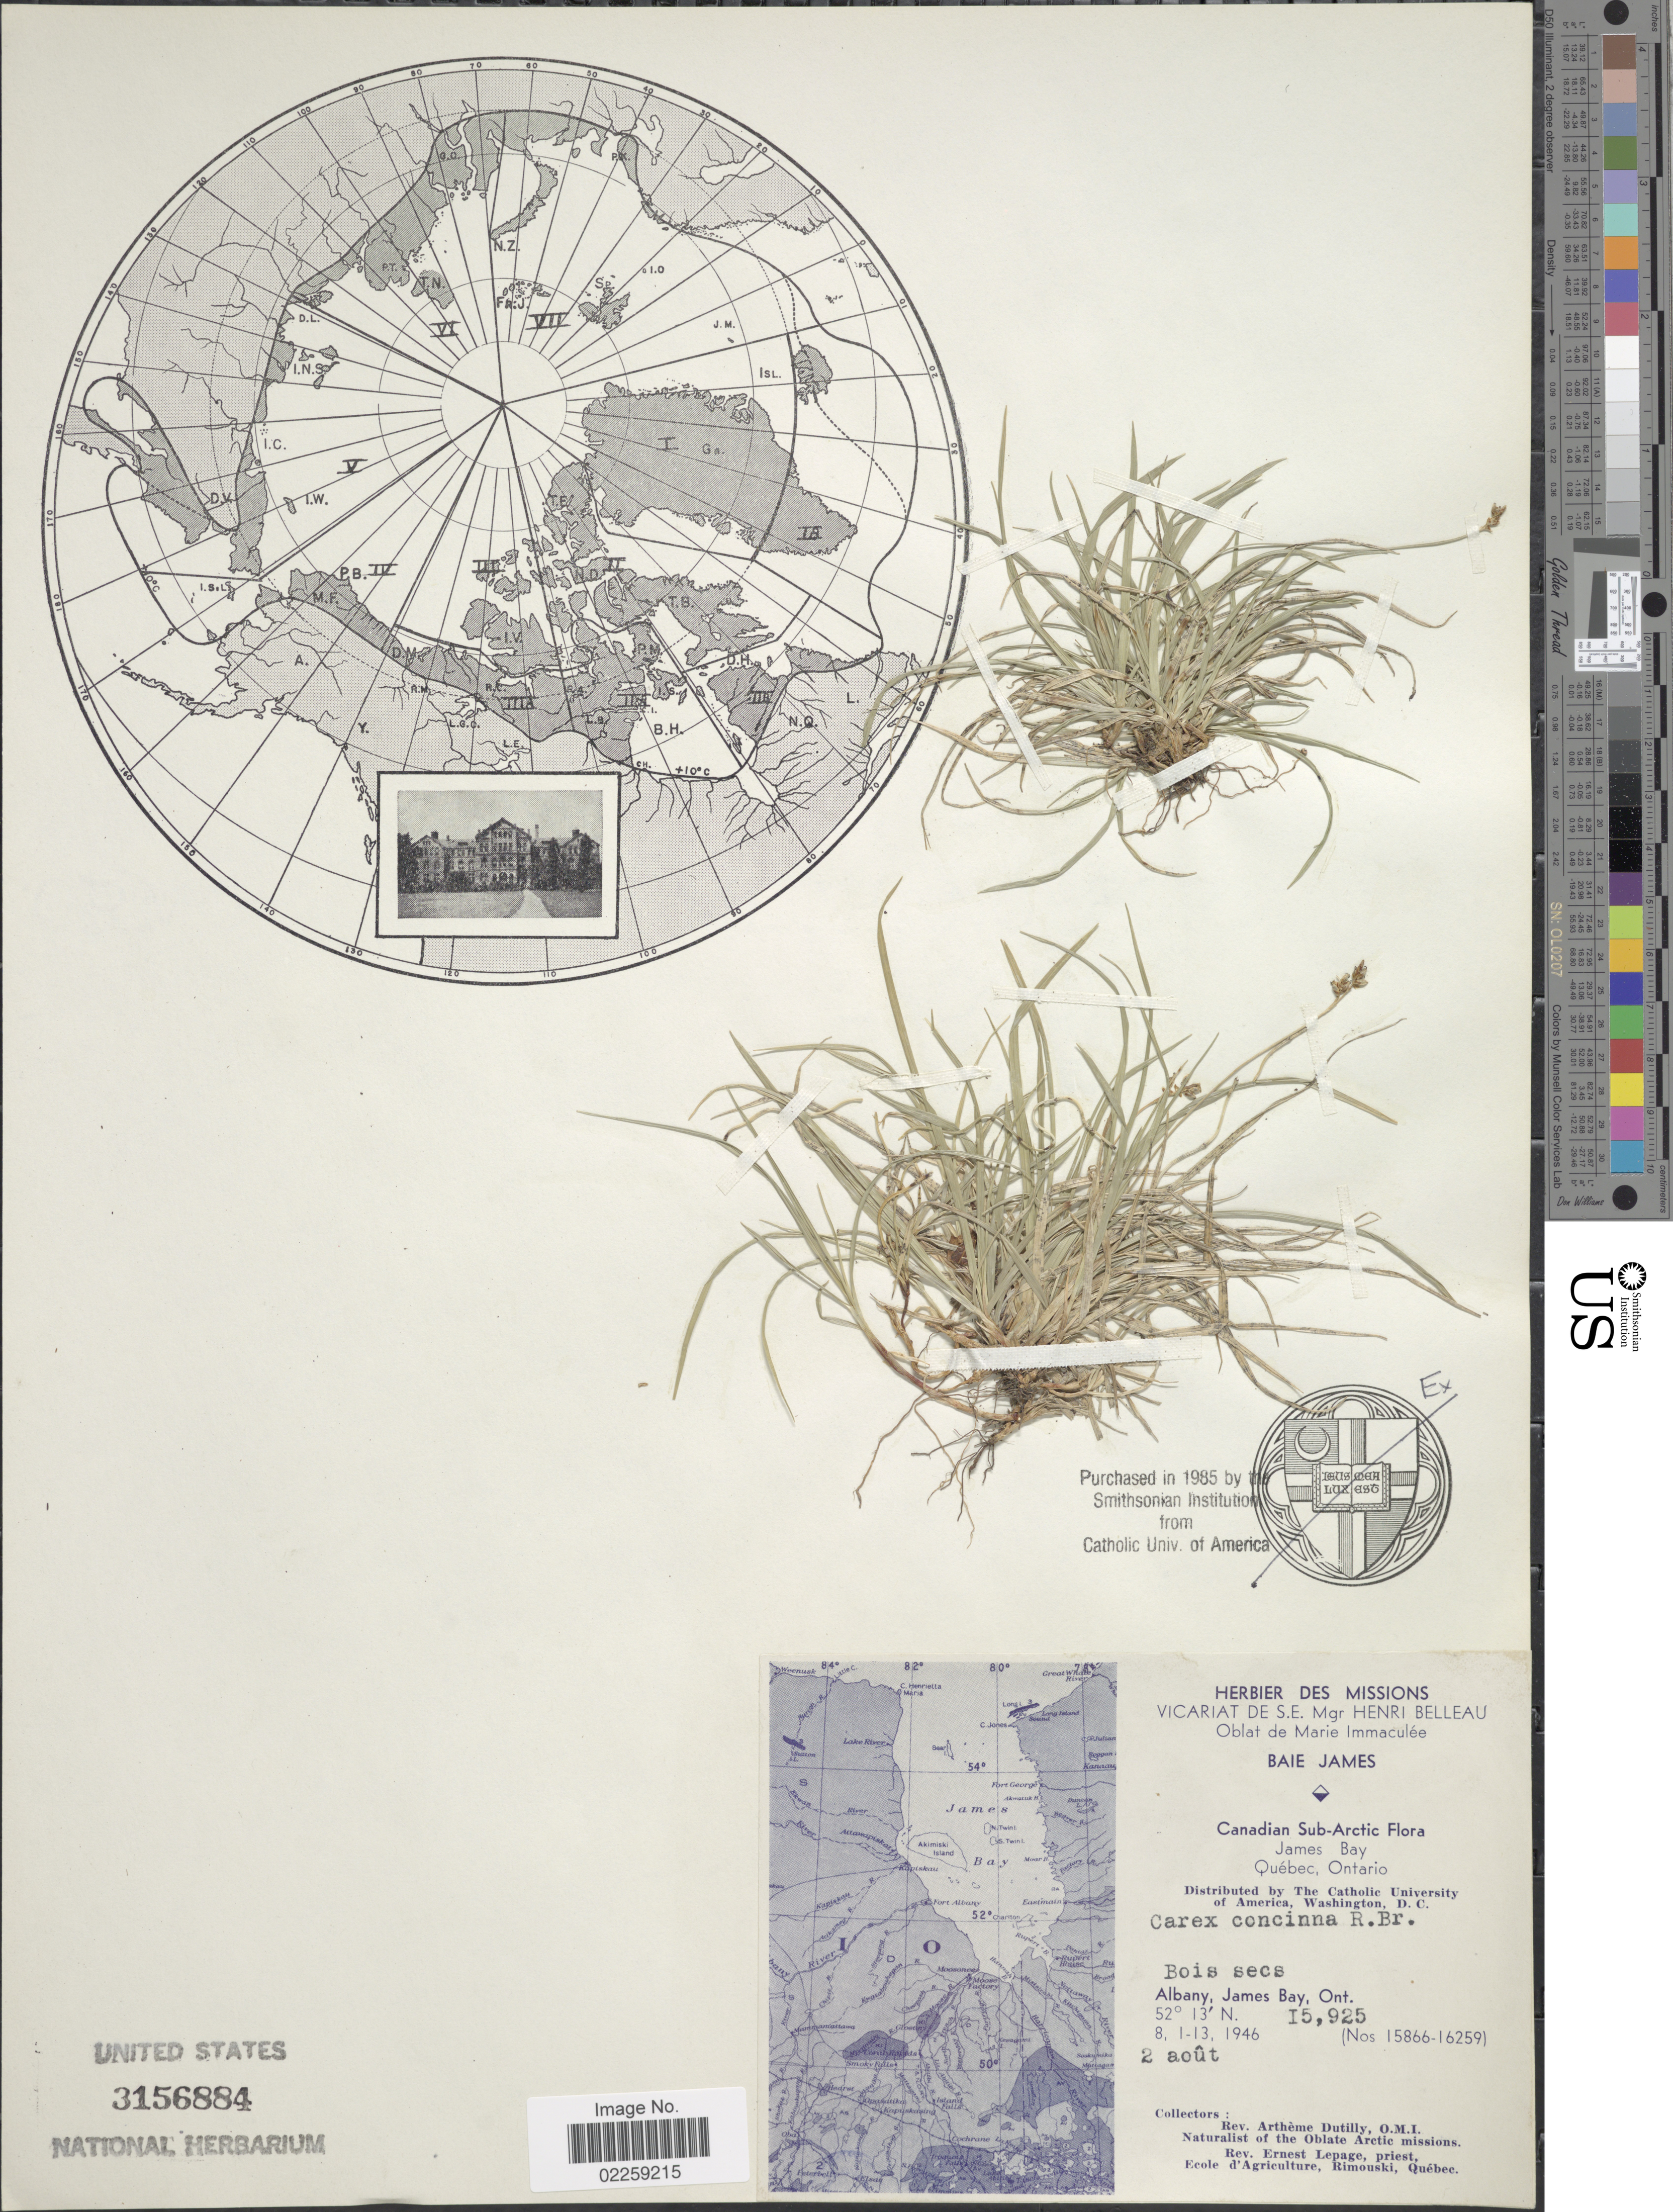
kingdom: Plantae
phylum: Tracheophyta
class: Liliopsida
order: Poales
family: Cyperaceae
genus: Carex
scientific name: Carex concinna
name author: R. Br.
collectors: A. Dutilly & E. Lepage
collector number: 15925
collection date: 1946-08-02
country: Canada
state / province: Ontario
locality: Candanian Sub- Arctic. James Bay , Quebec, Ontario. Bois secs. Albany, James Bay, Ont.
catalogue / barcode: US 3156884